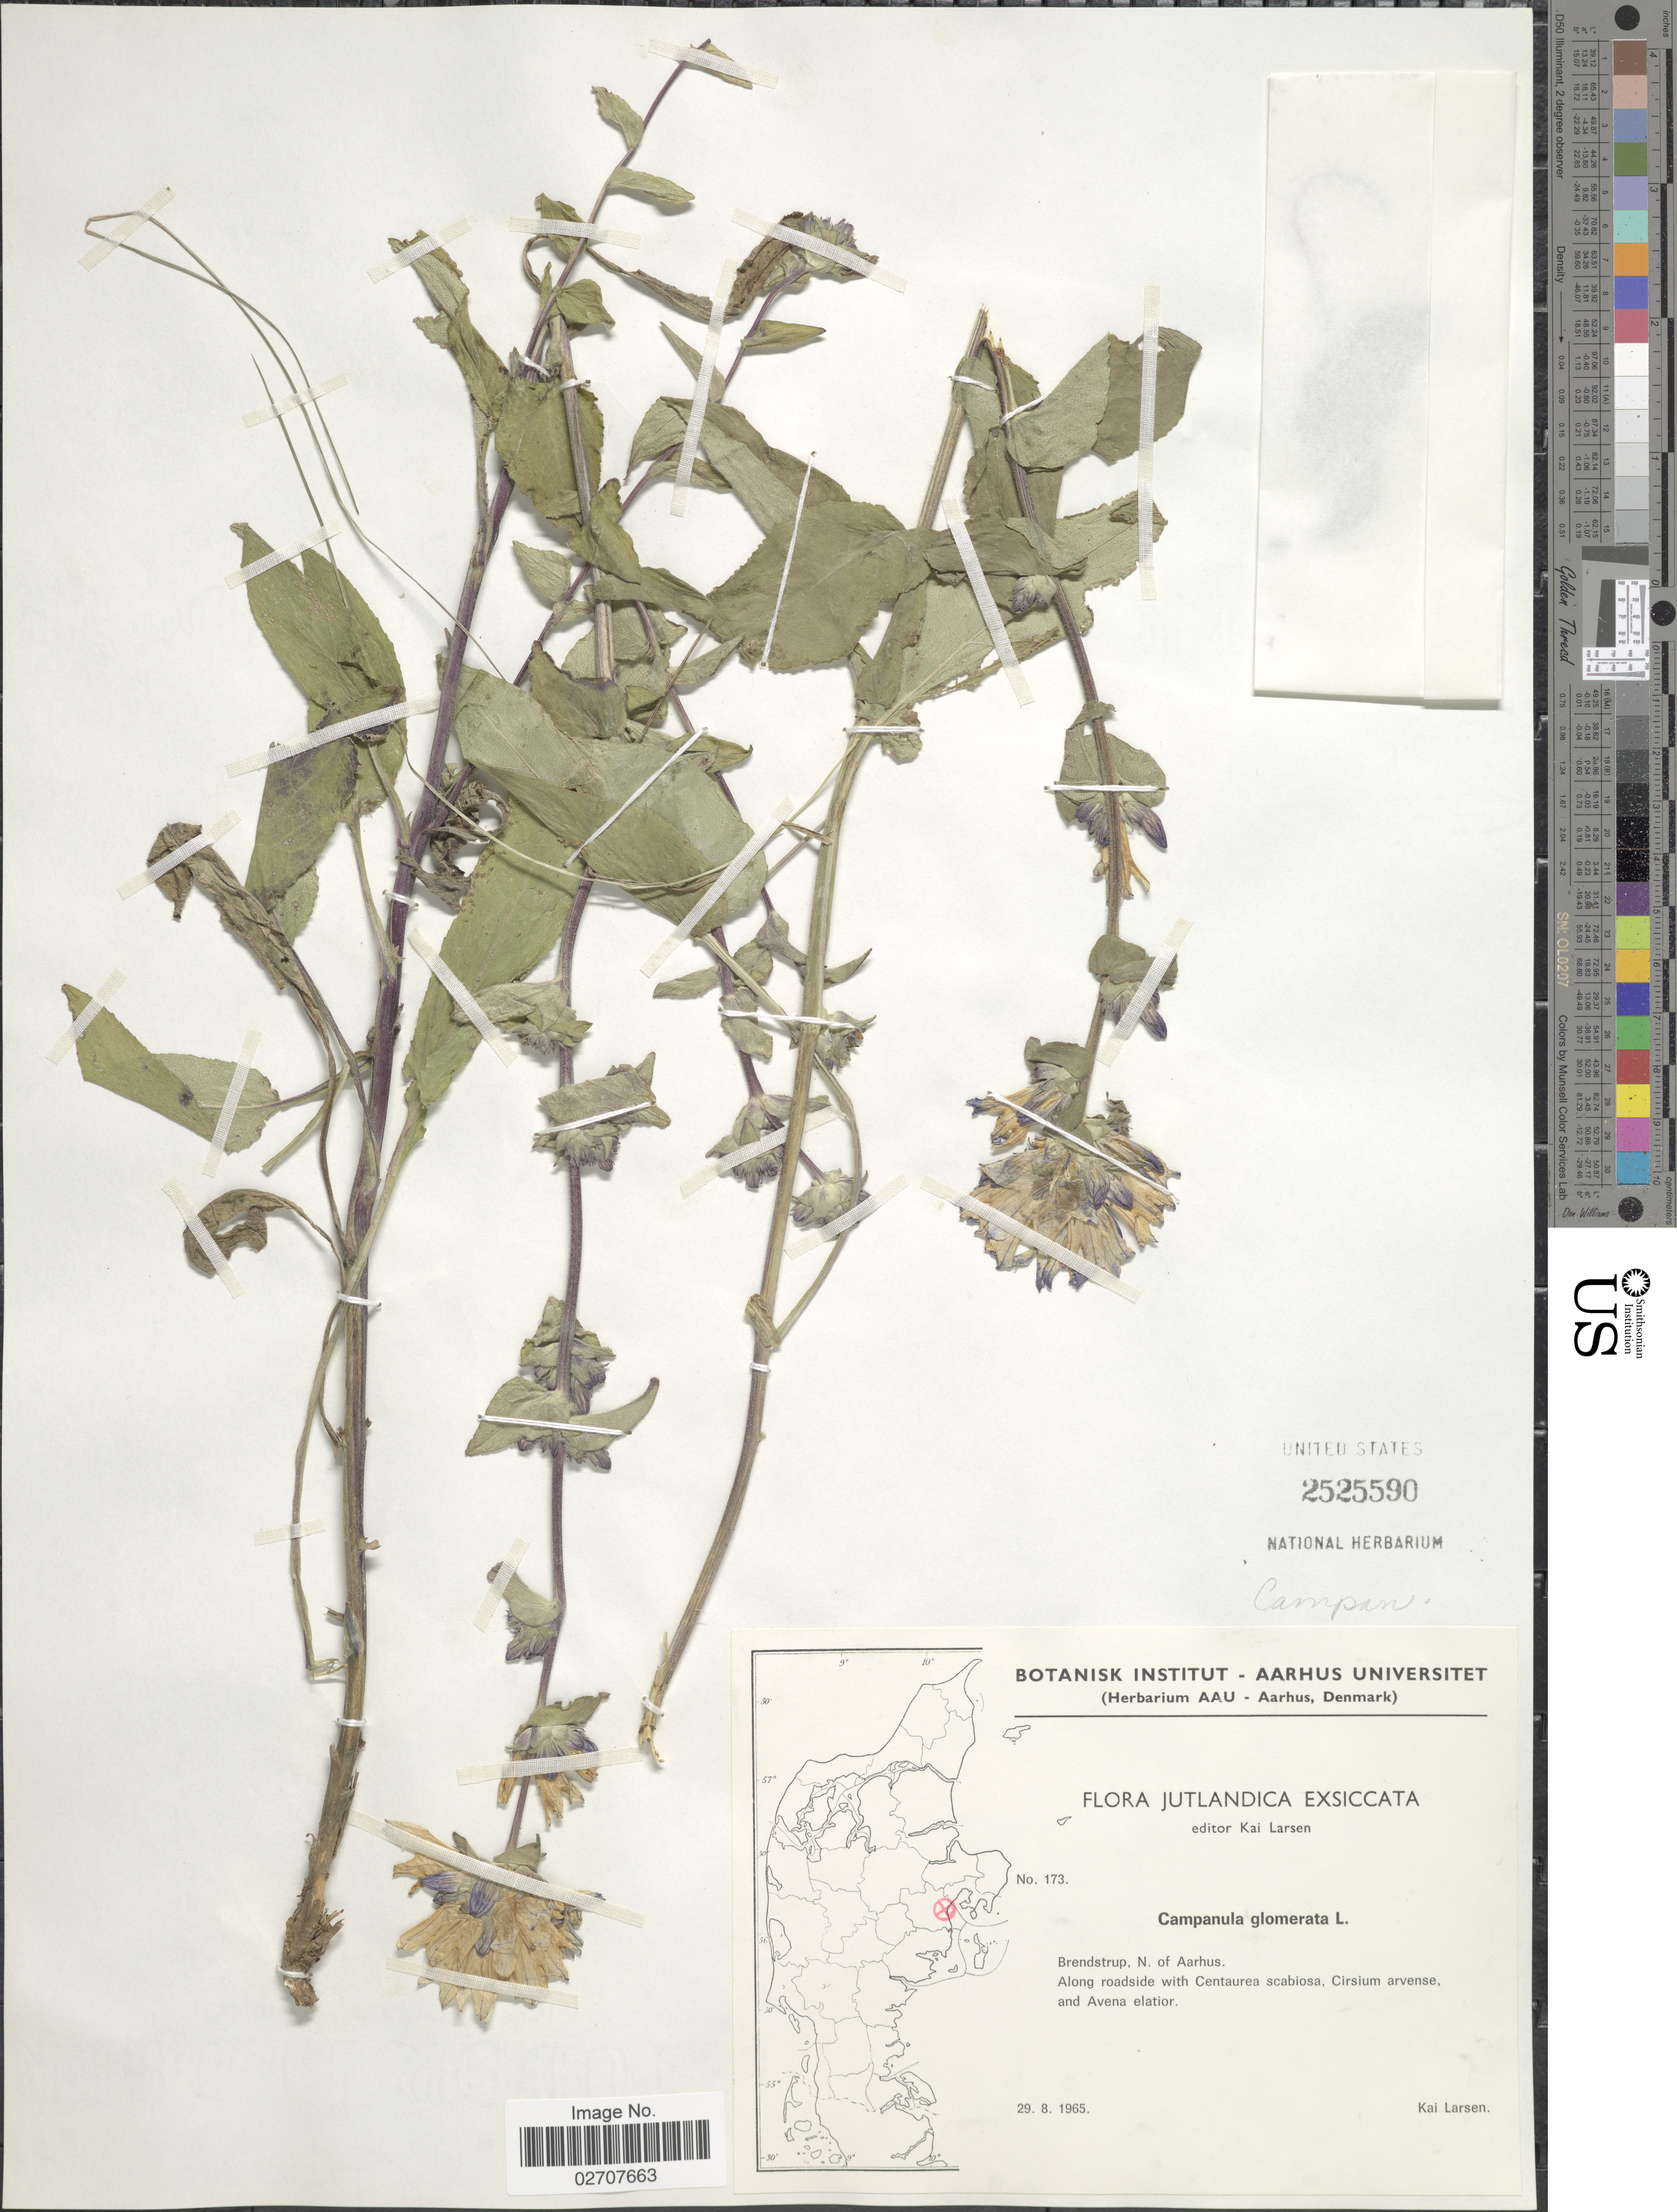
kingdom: Plantae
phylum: Tracheophyta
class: Magnoliopsida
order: Asterales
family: Campanulaceae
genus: Campanula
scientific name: Campanula glomerata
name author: L.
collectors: K. Larsen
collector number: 173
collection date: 1965-08-29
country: Denmark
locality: Jutlandica. Brendstrup, N. of Aarhus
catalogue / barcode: US 2525590